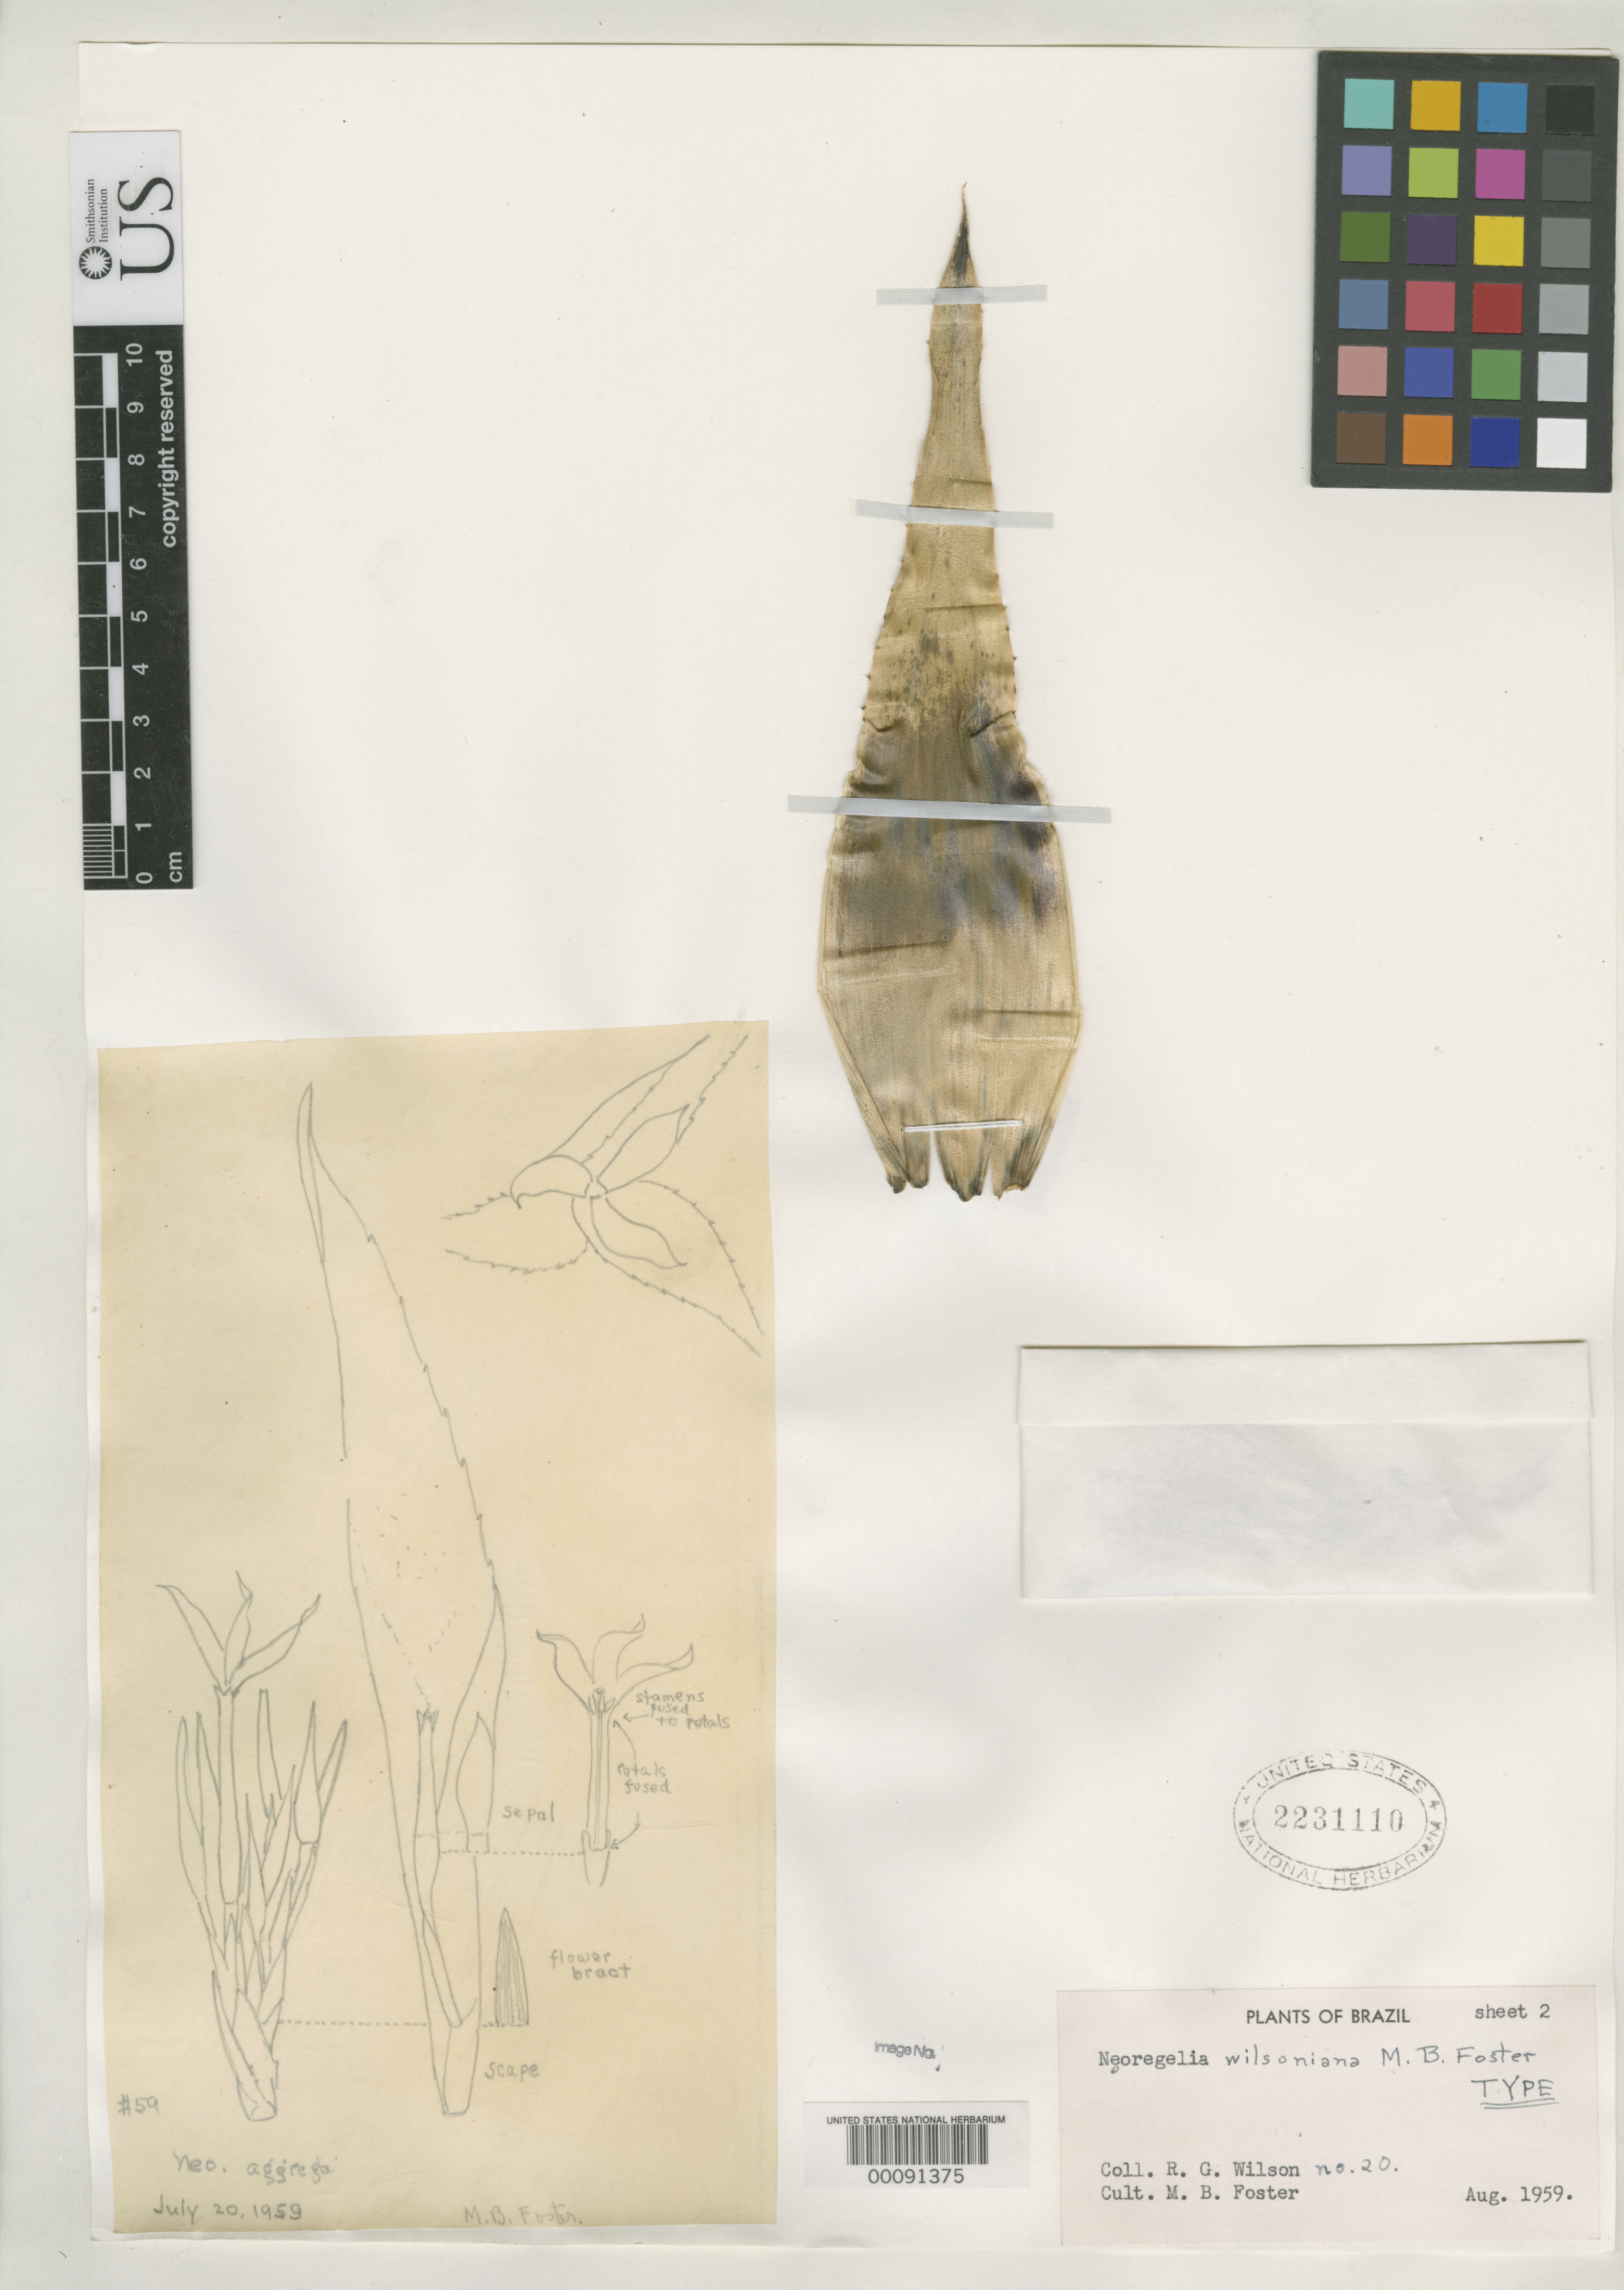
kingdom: Plantae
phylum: Tracheophyta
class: Liliopsida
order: Poales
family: Bromeliaceae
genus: Neoregelia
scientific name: Neoregelia wilsoniana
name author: M.B. Foster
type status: Holotype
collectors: R. G. Wilson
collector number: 20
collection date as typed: Aug 1959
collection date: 1959-08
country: Brazil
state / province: Bahia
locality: North of Esplanda city on road to Jaquera.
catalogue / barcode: US 2231110